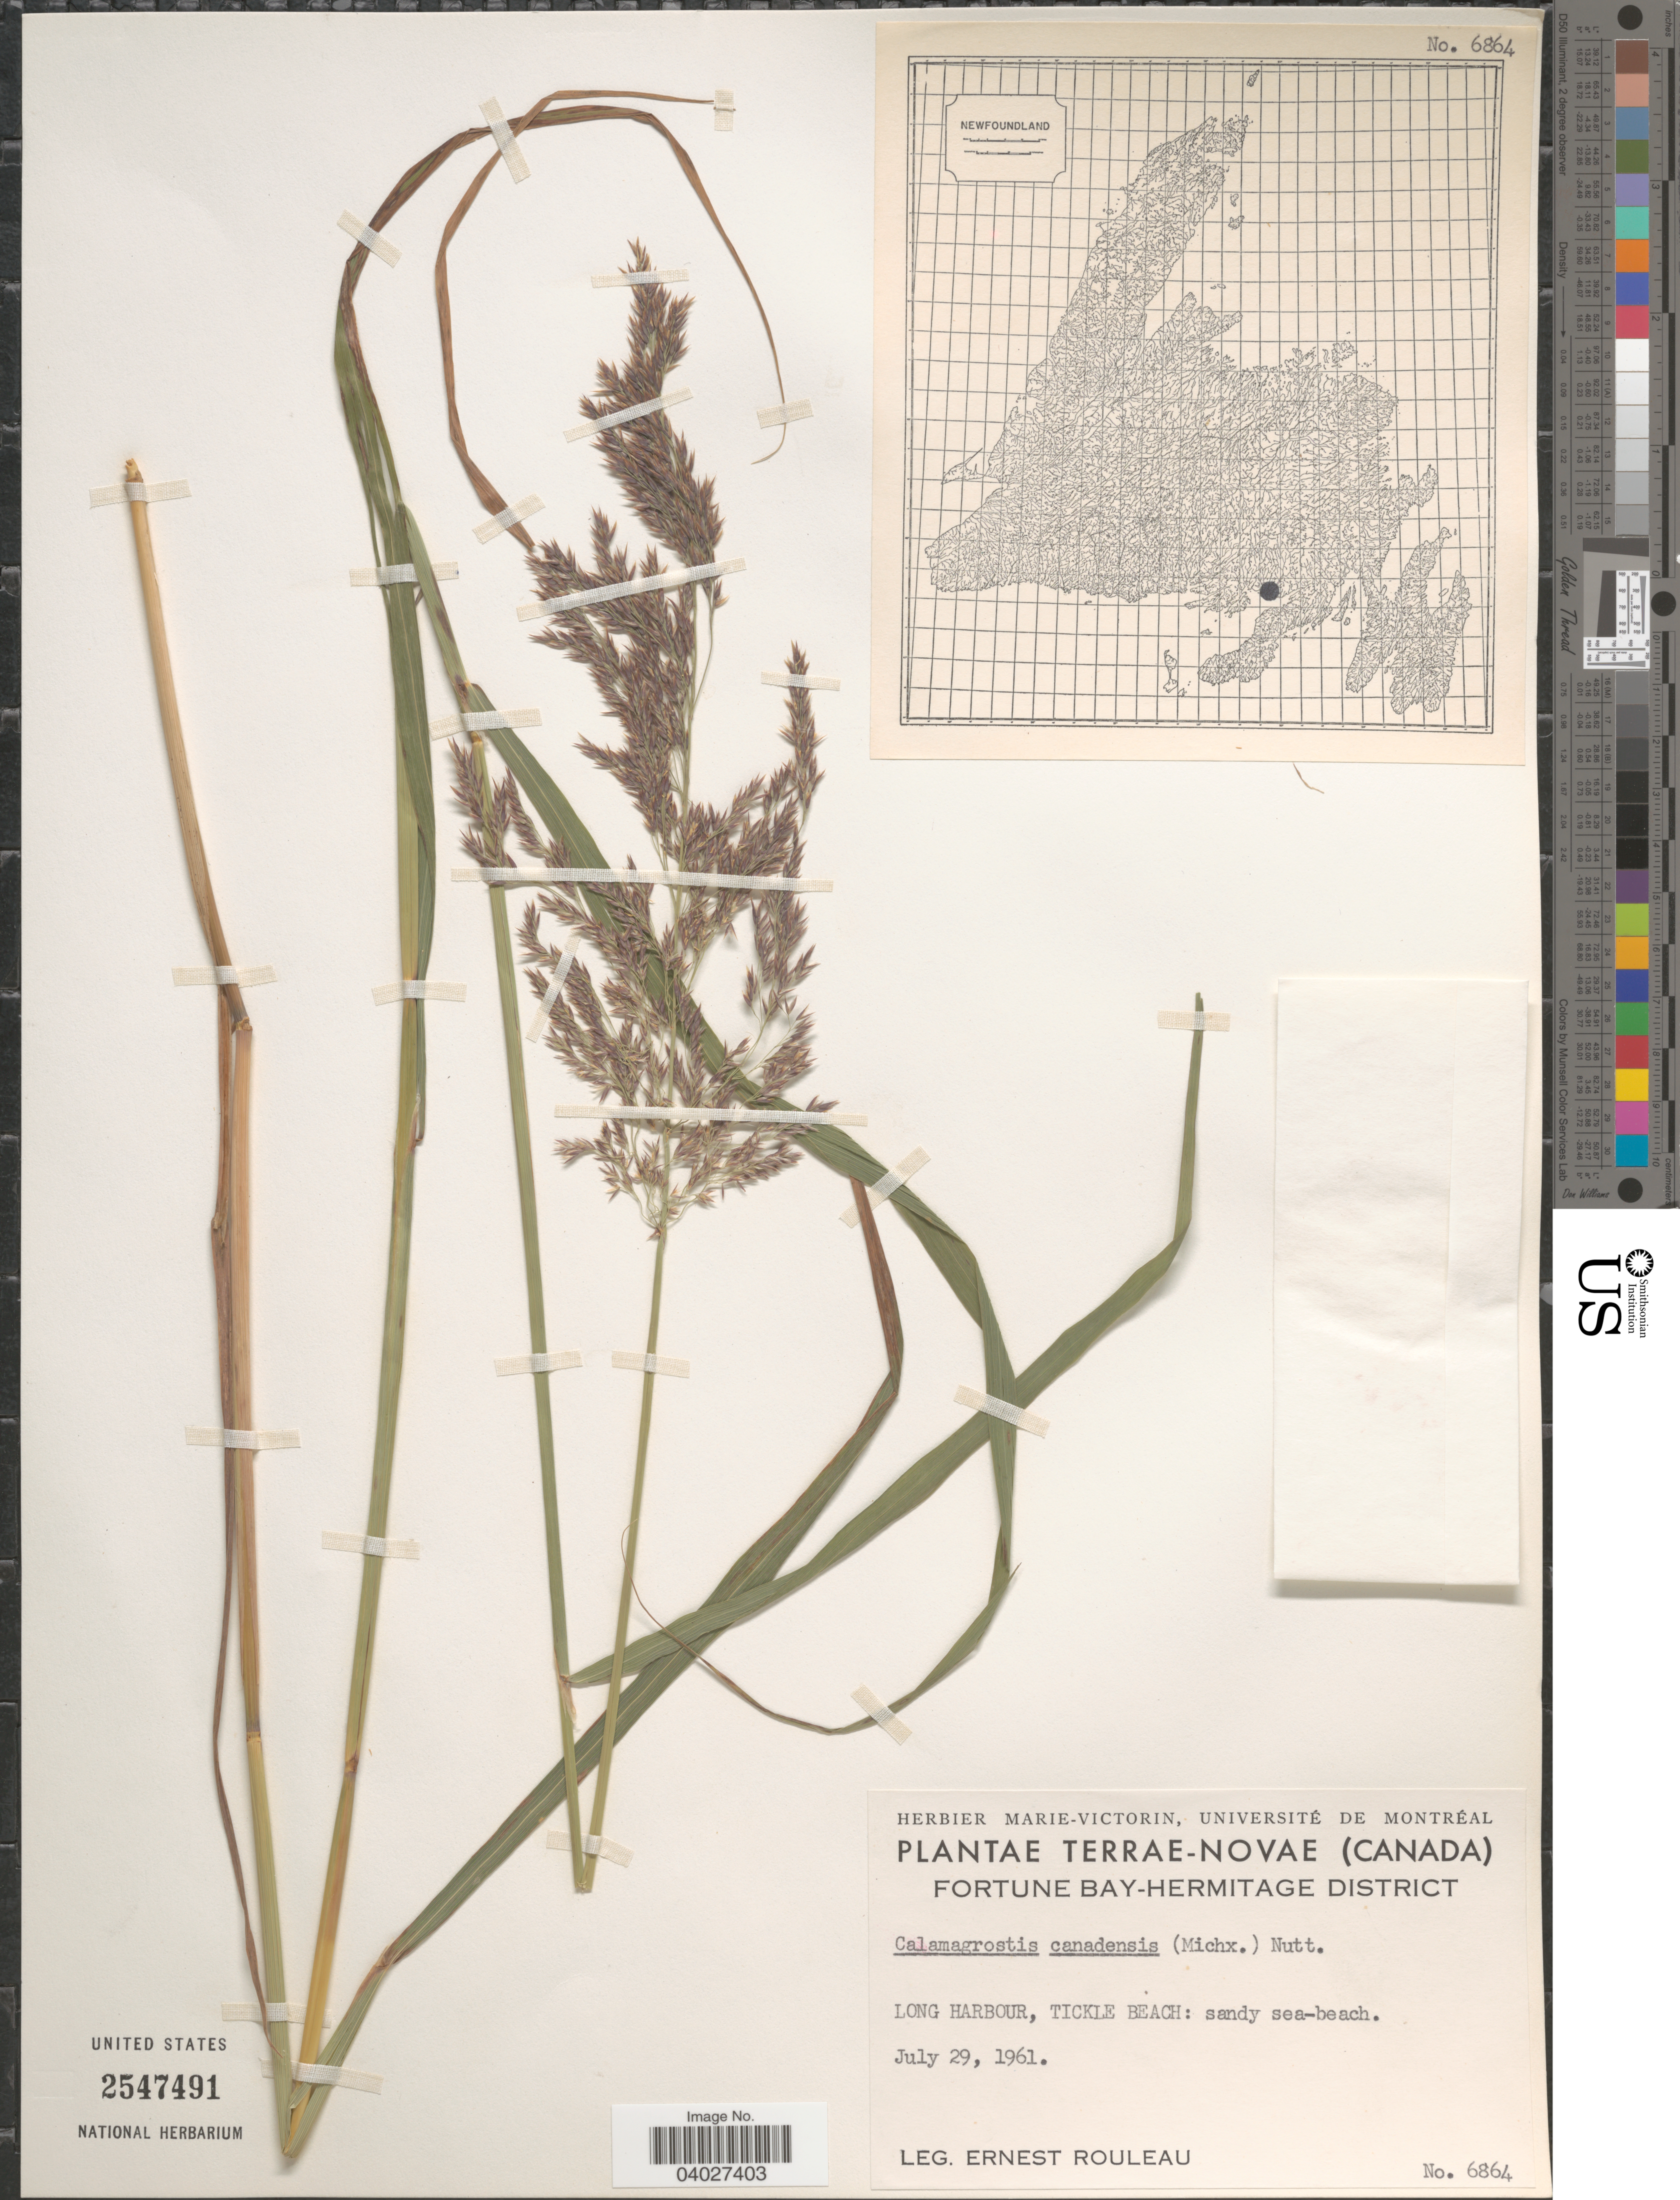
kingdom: Plantae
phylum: Tracheophyta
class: Liliopsida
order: Poales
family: Poaceae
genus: Calamagrostis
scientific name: Calamagrostis canadensis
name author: (Michx.) P. Beauv.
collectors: E. Rouleau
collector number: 6864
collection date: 1961-07-29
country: Canada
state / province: Newfoundland and Labrador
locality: Terrae-Novae. Fortune Bay-Hermitage District. Long Harbour, Tickle Beach: sandy sea-beach.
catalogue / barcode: US 2547491